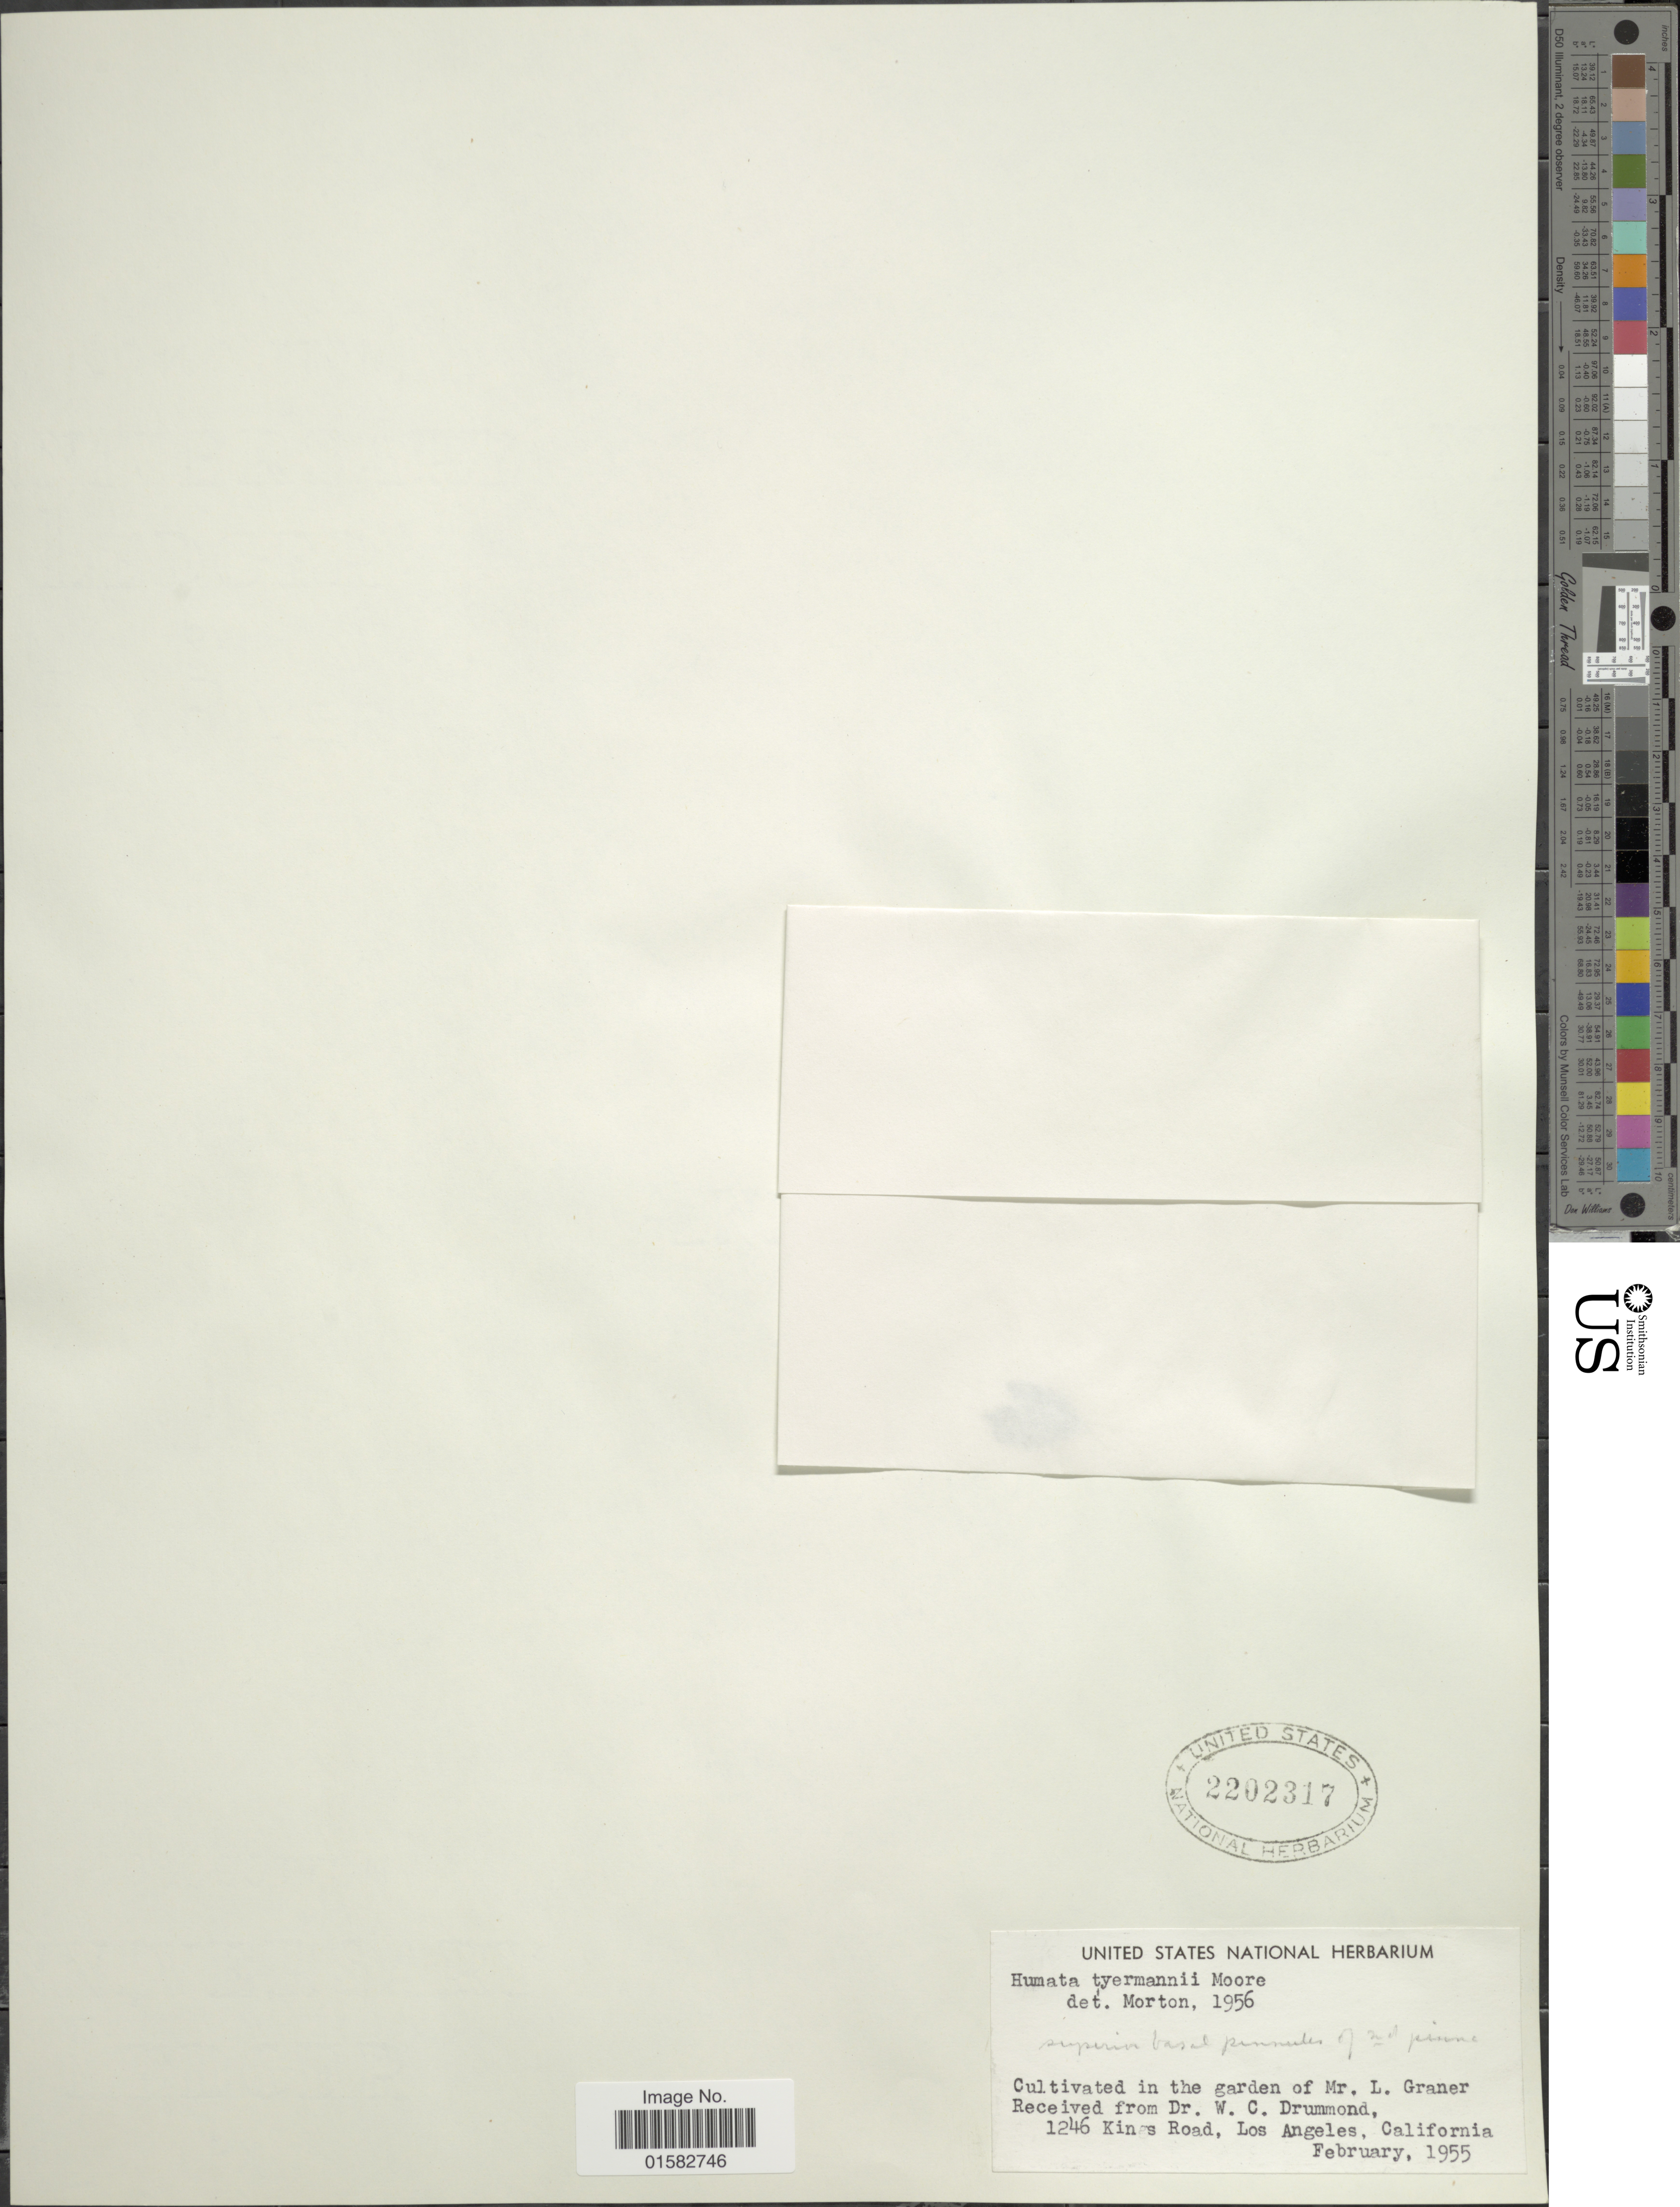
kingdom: Plantae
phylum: Tracheophyta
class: Polypodiopsida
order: Polypodiales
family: Davalliaceae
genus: Davallia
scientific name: Davallia griffithiana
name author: Hook.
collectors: U.S. National Herbarium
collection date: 1955-02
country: United States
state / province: California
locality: Cultivated in the garden of Mr. L.Graner.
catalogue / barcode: US 2202317